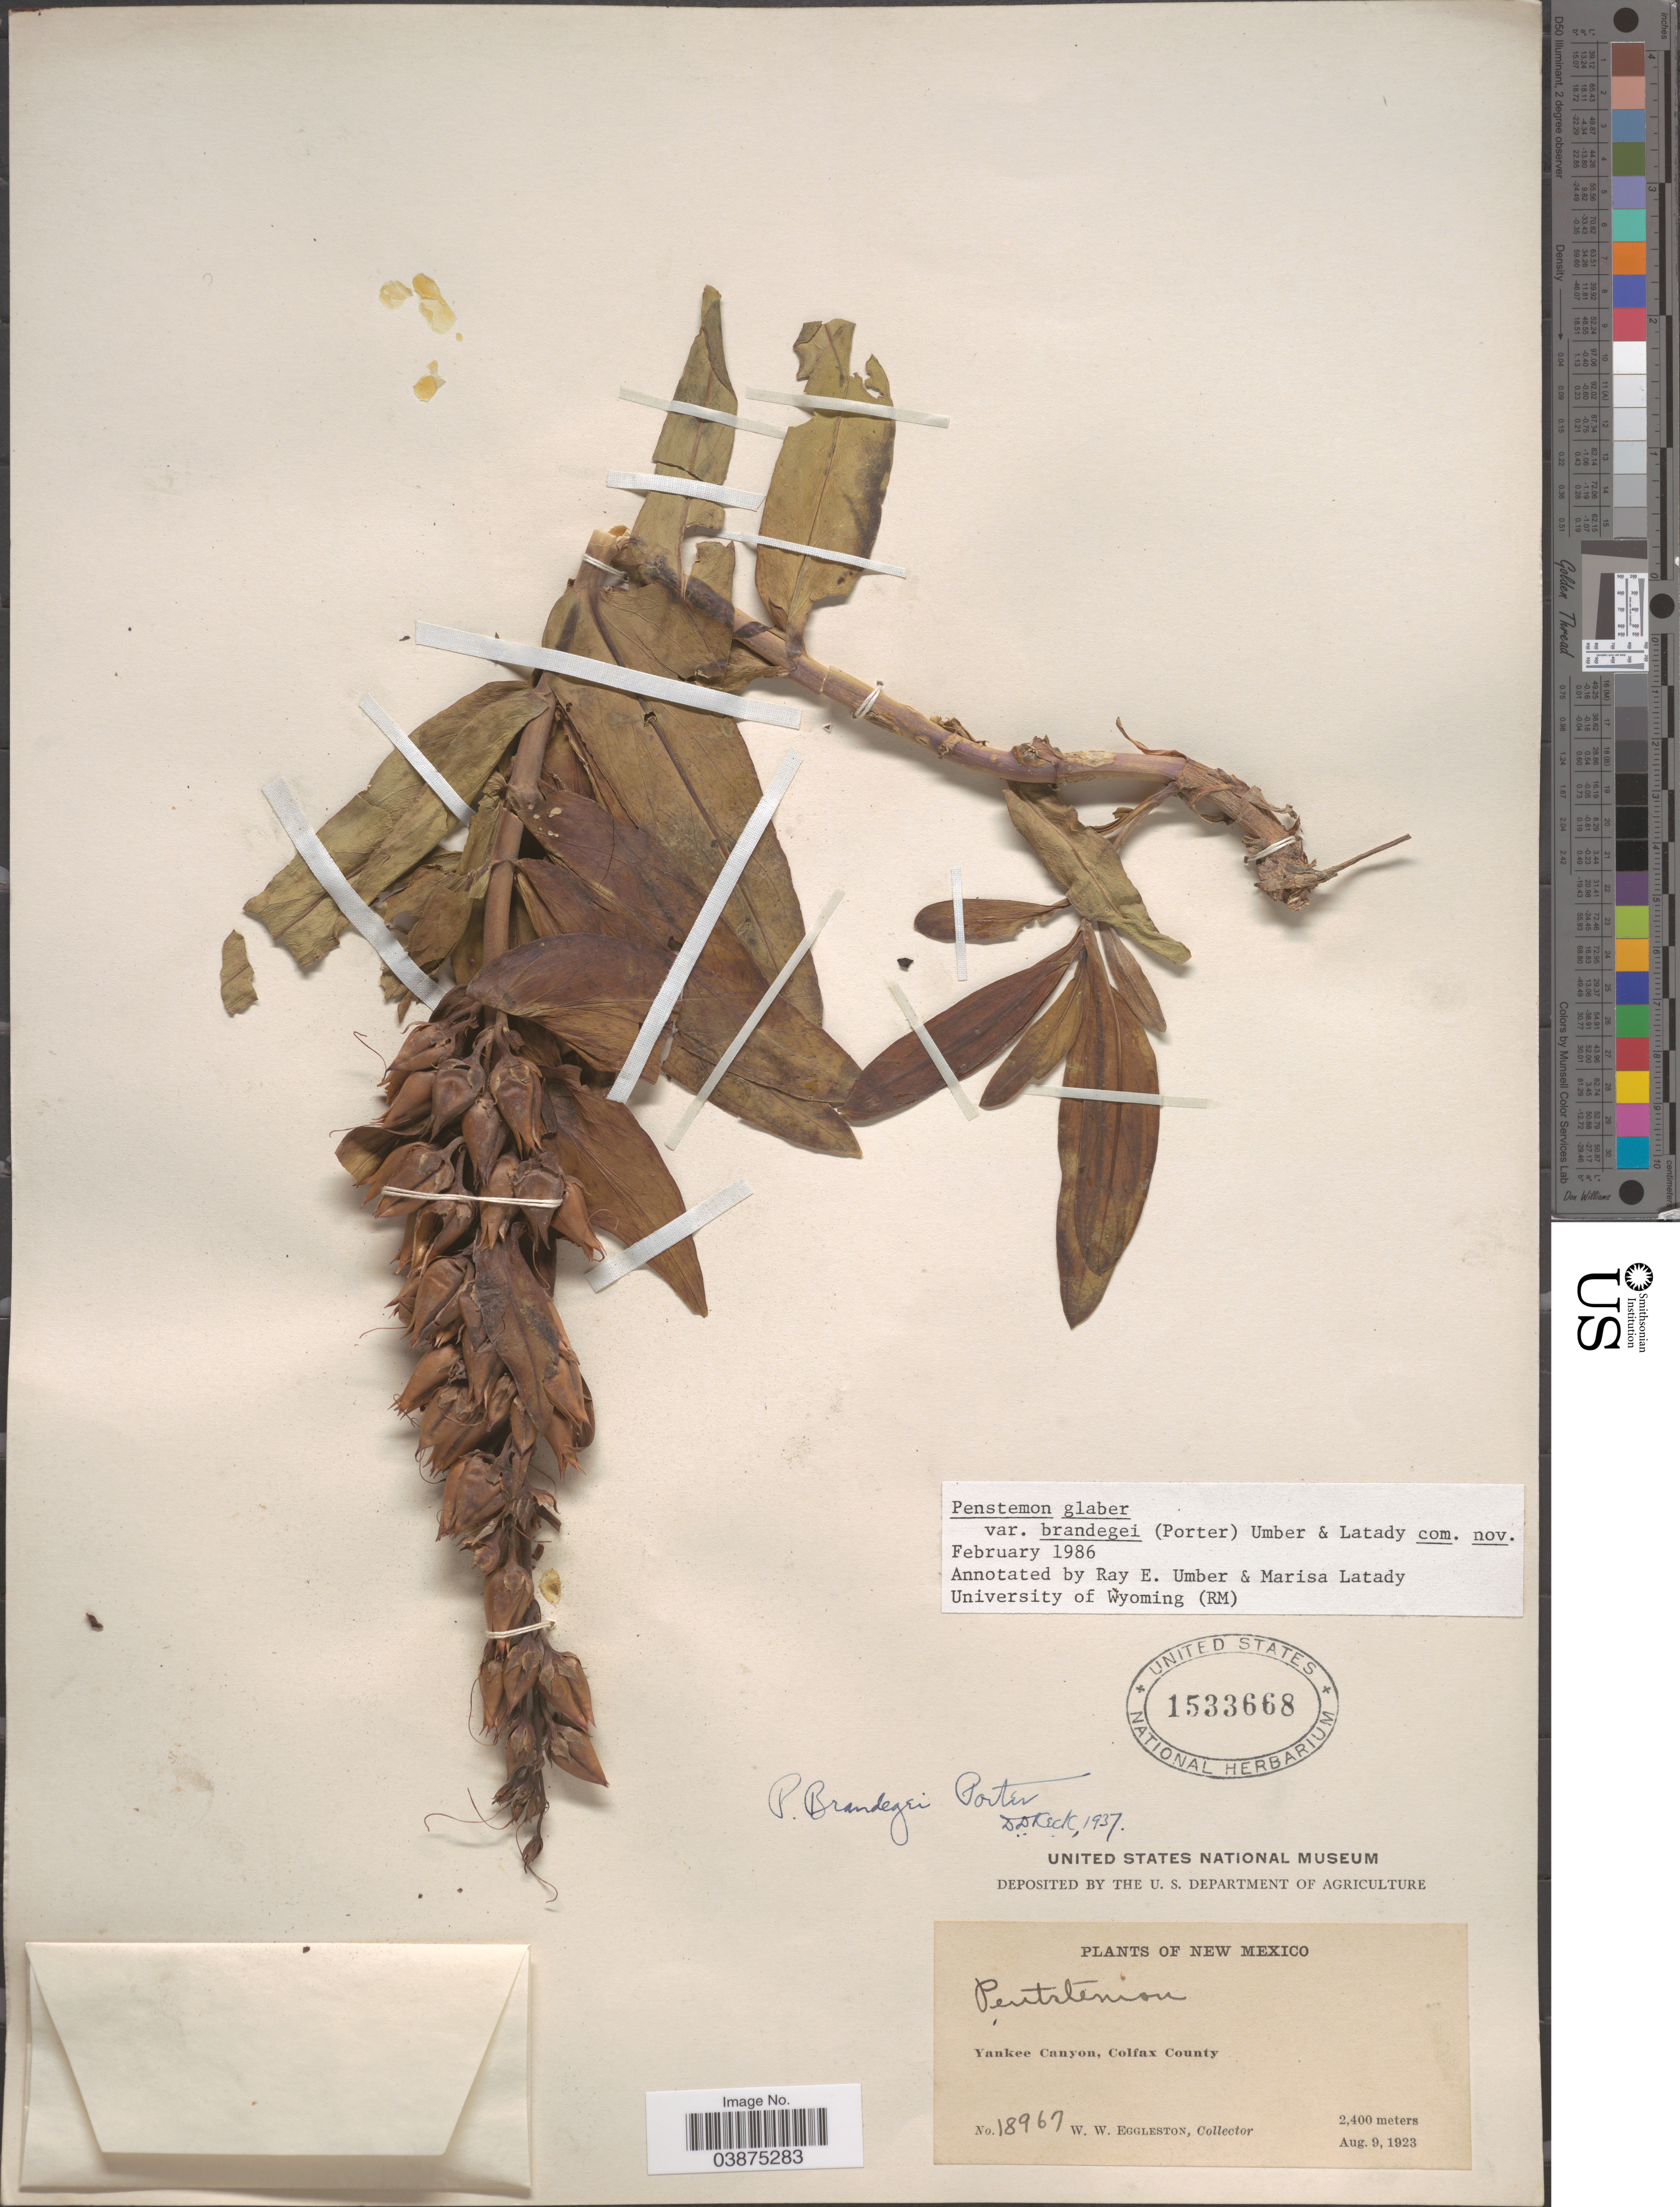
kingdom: Plantae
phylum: Tracheophyta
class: Magnoliopsida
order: Lamiales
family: Plantaginaceae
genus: Penstemon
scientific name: Penstemon glaber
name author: Pursh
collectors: W. W. Eggleston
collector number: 18967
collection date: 1923-08-09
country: United States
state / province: New Mexico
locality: Yankee Canyon, Colfax County.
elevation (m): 2400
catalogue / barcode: US 1533668